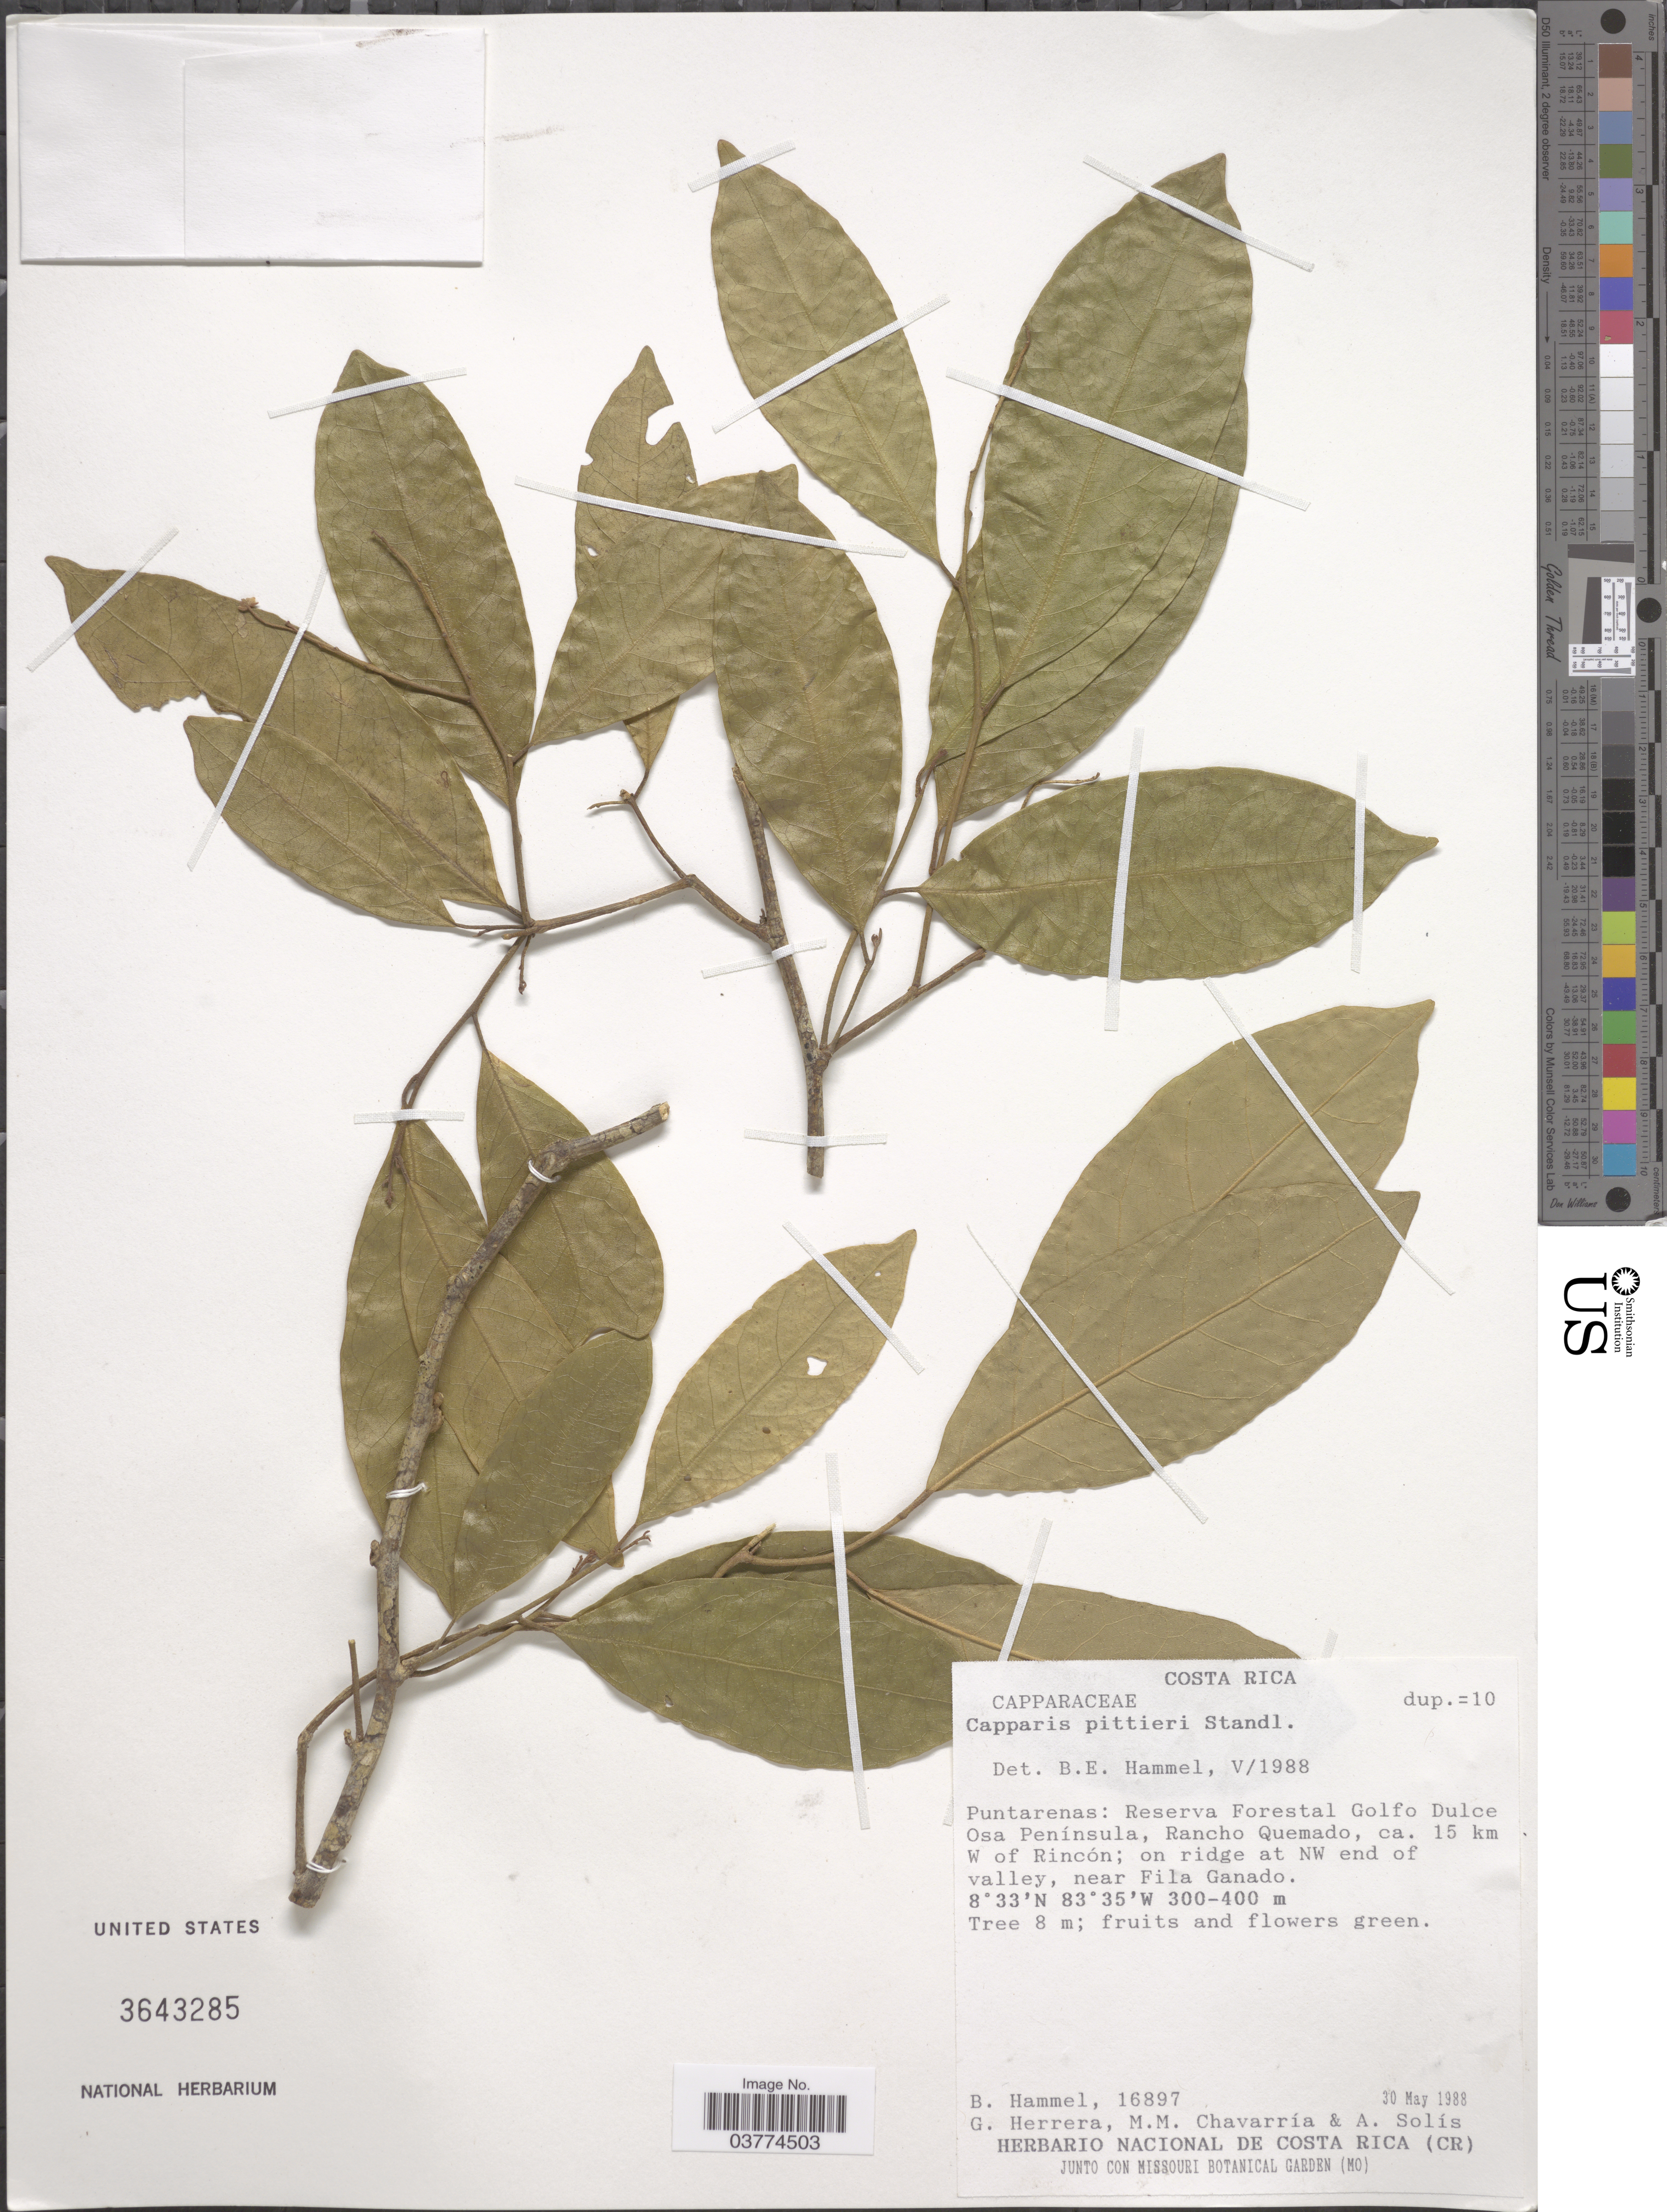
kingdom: Plantae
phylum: Tracheophyta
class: Magnoliopsida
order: Brassicales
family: Capparaceae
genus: Preslianthus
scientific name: Preslianthus pittieri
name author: (Standl.) Cornejo & Iltis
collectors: B. Hammel, G. Herrera, M. Chavarría & A. Solis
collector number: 16897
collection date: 1988-05-30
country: Costa Rica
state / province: Puntarenas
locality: Reserva Forestal Golfo Dulce Osa Península, Rancho Quemado, ca. 15 km W of Rincón; on ridge at NW end of valley, near Fila Ganado.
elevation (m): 300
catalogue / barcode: US 3643285